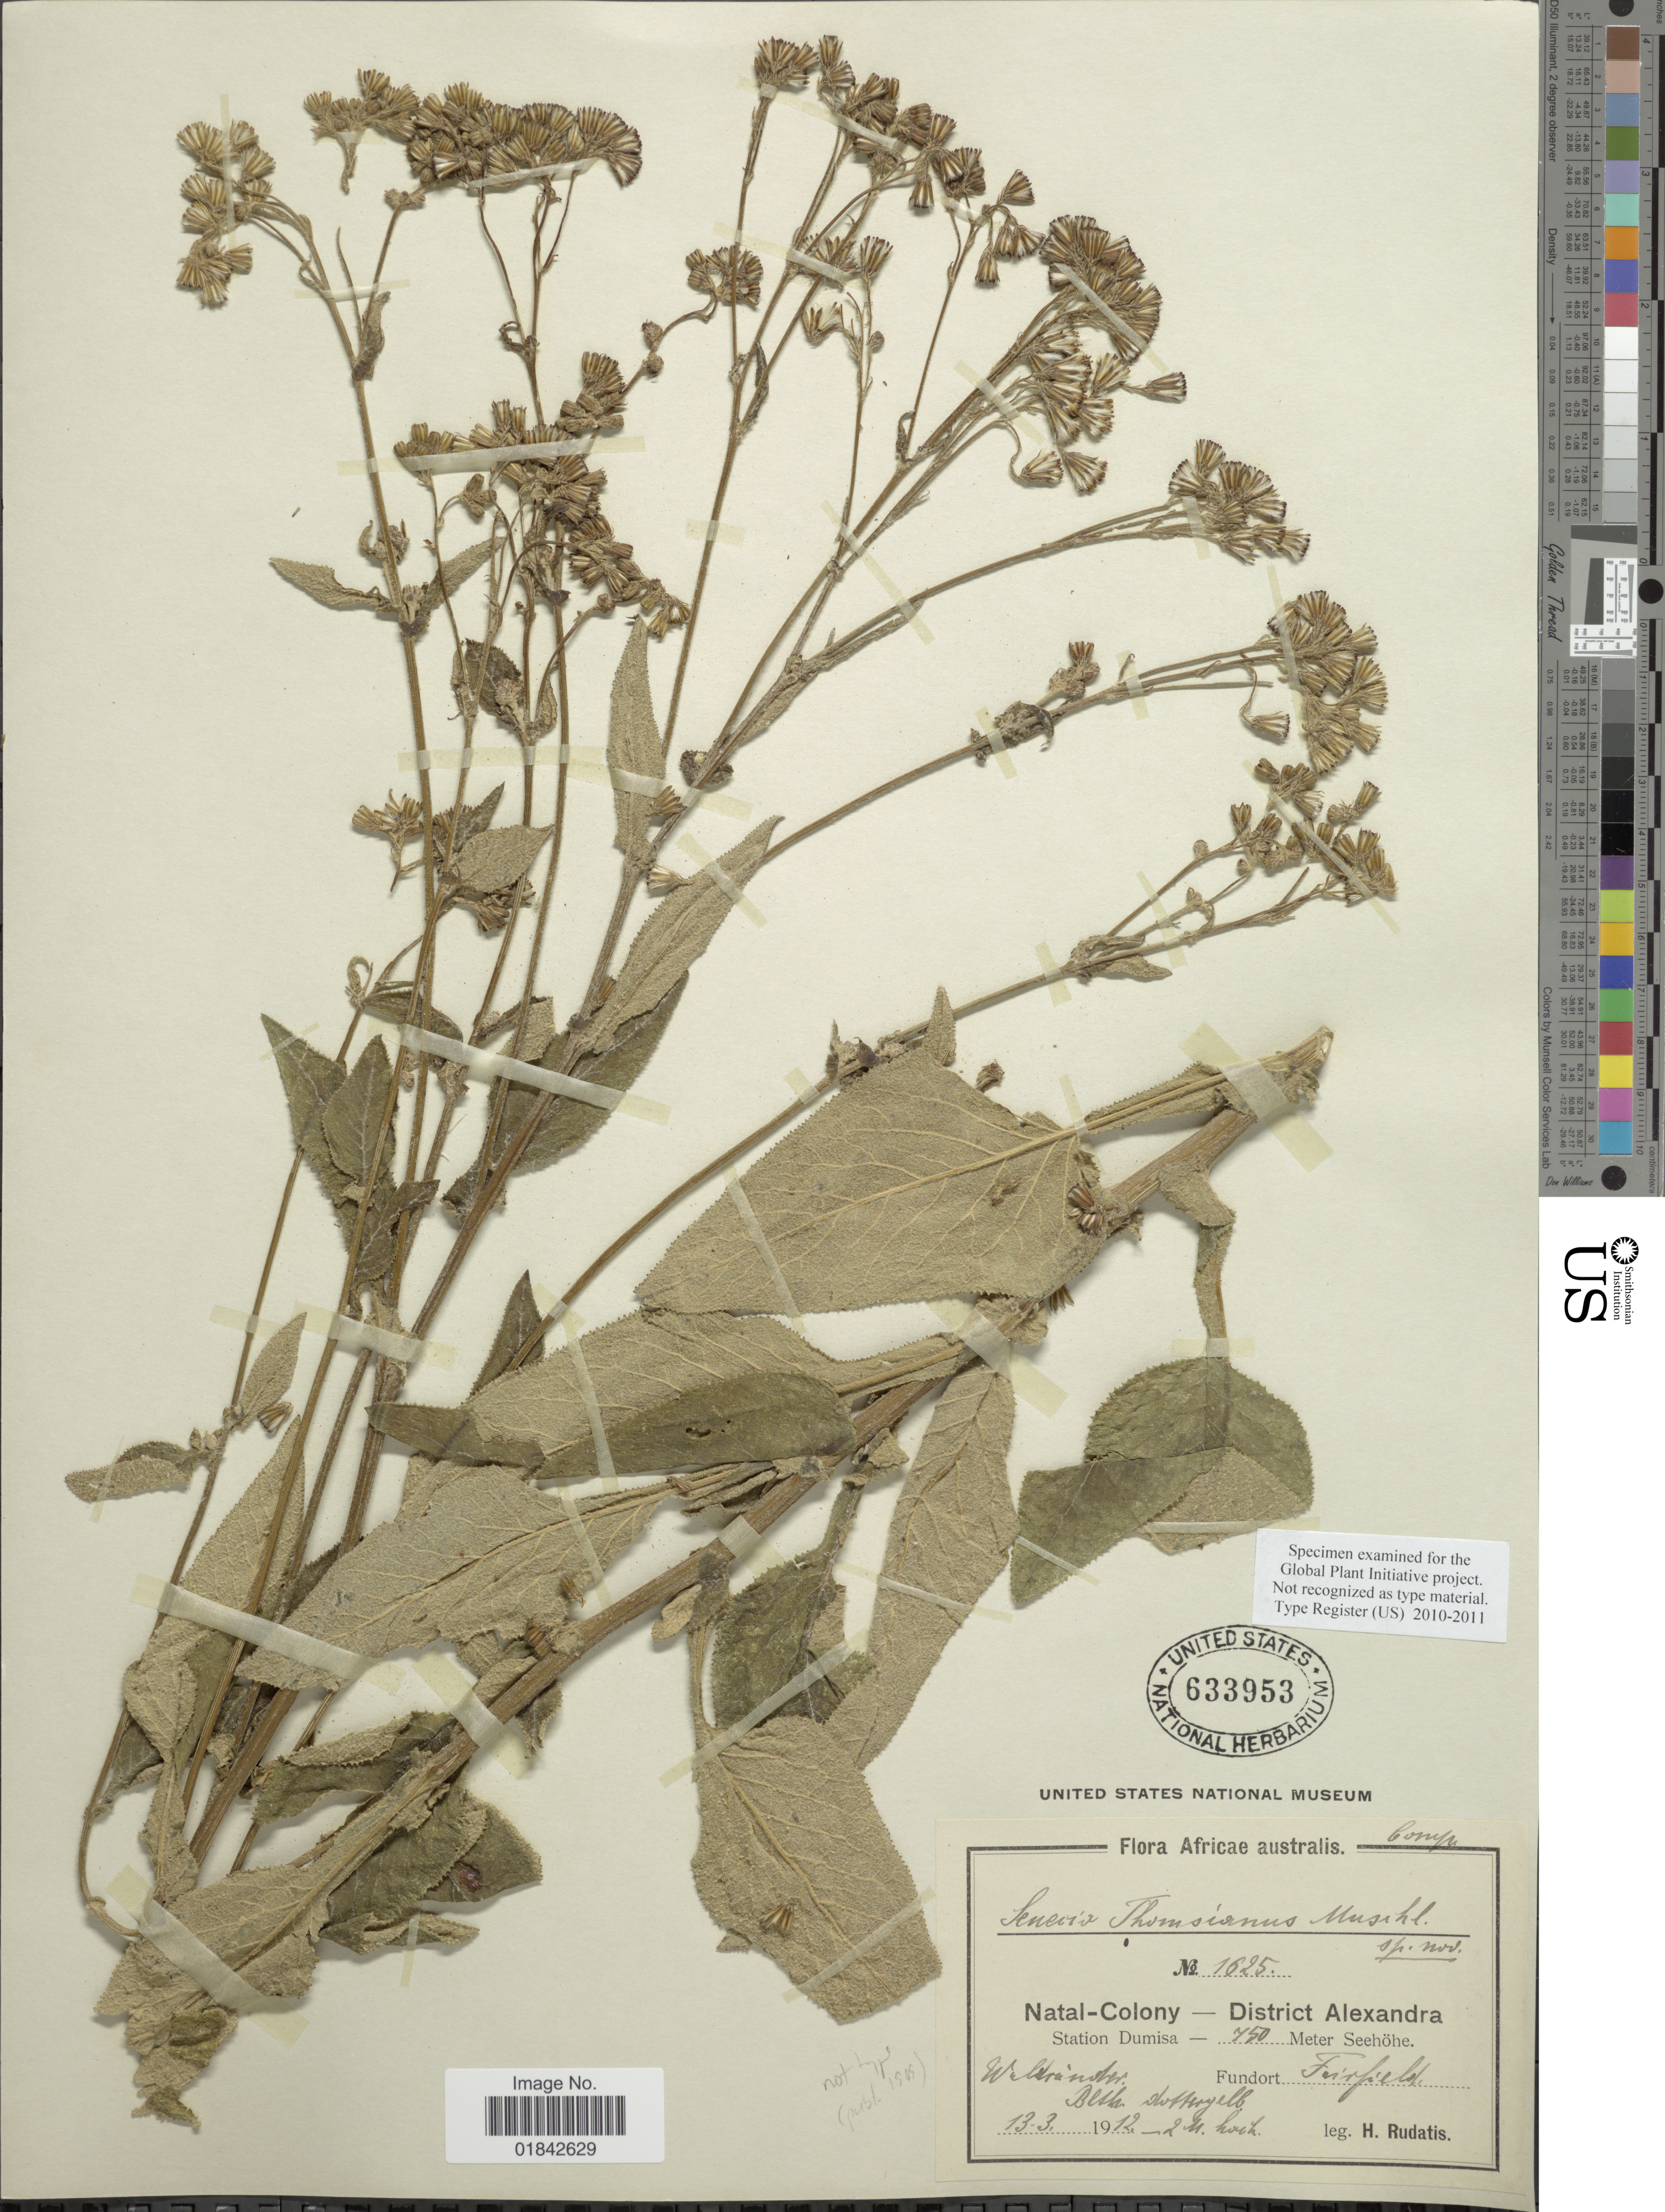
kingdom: Plantae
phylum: Tracheophyta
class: Magnoliopsida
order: Asterales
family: Asteraceae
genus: Senecio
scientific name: Senecio thomsianus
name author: Muschl.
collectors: H. Rudatis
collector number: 1625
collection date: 1912-03-13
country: South Africa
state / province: KwaZulu-Natal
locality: Natal-Colony, District Alexandra, Station Dumisa, Fundort Fairfield.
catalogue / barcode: US 633953